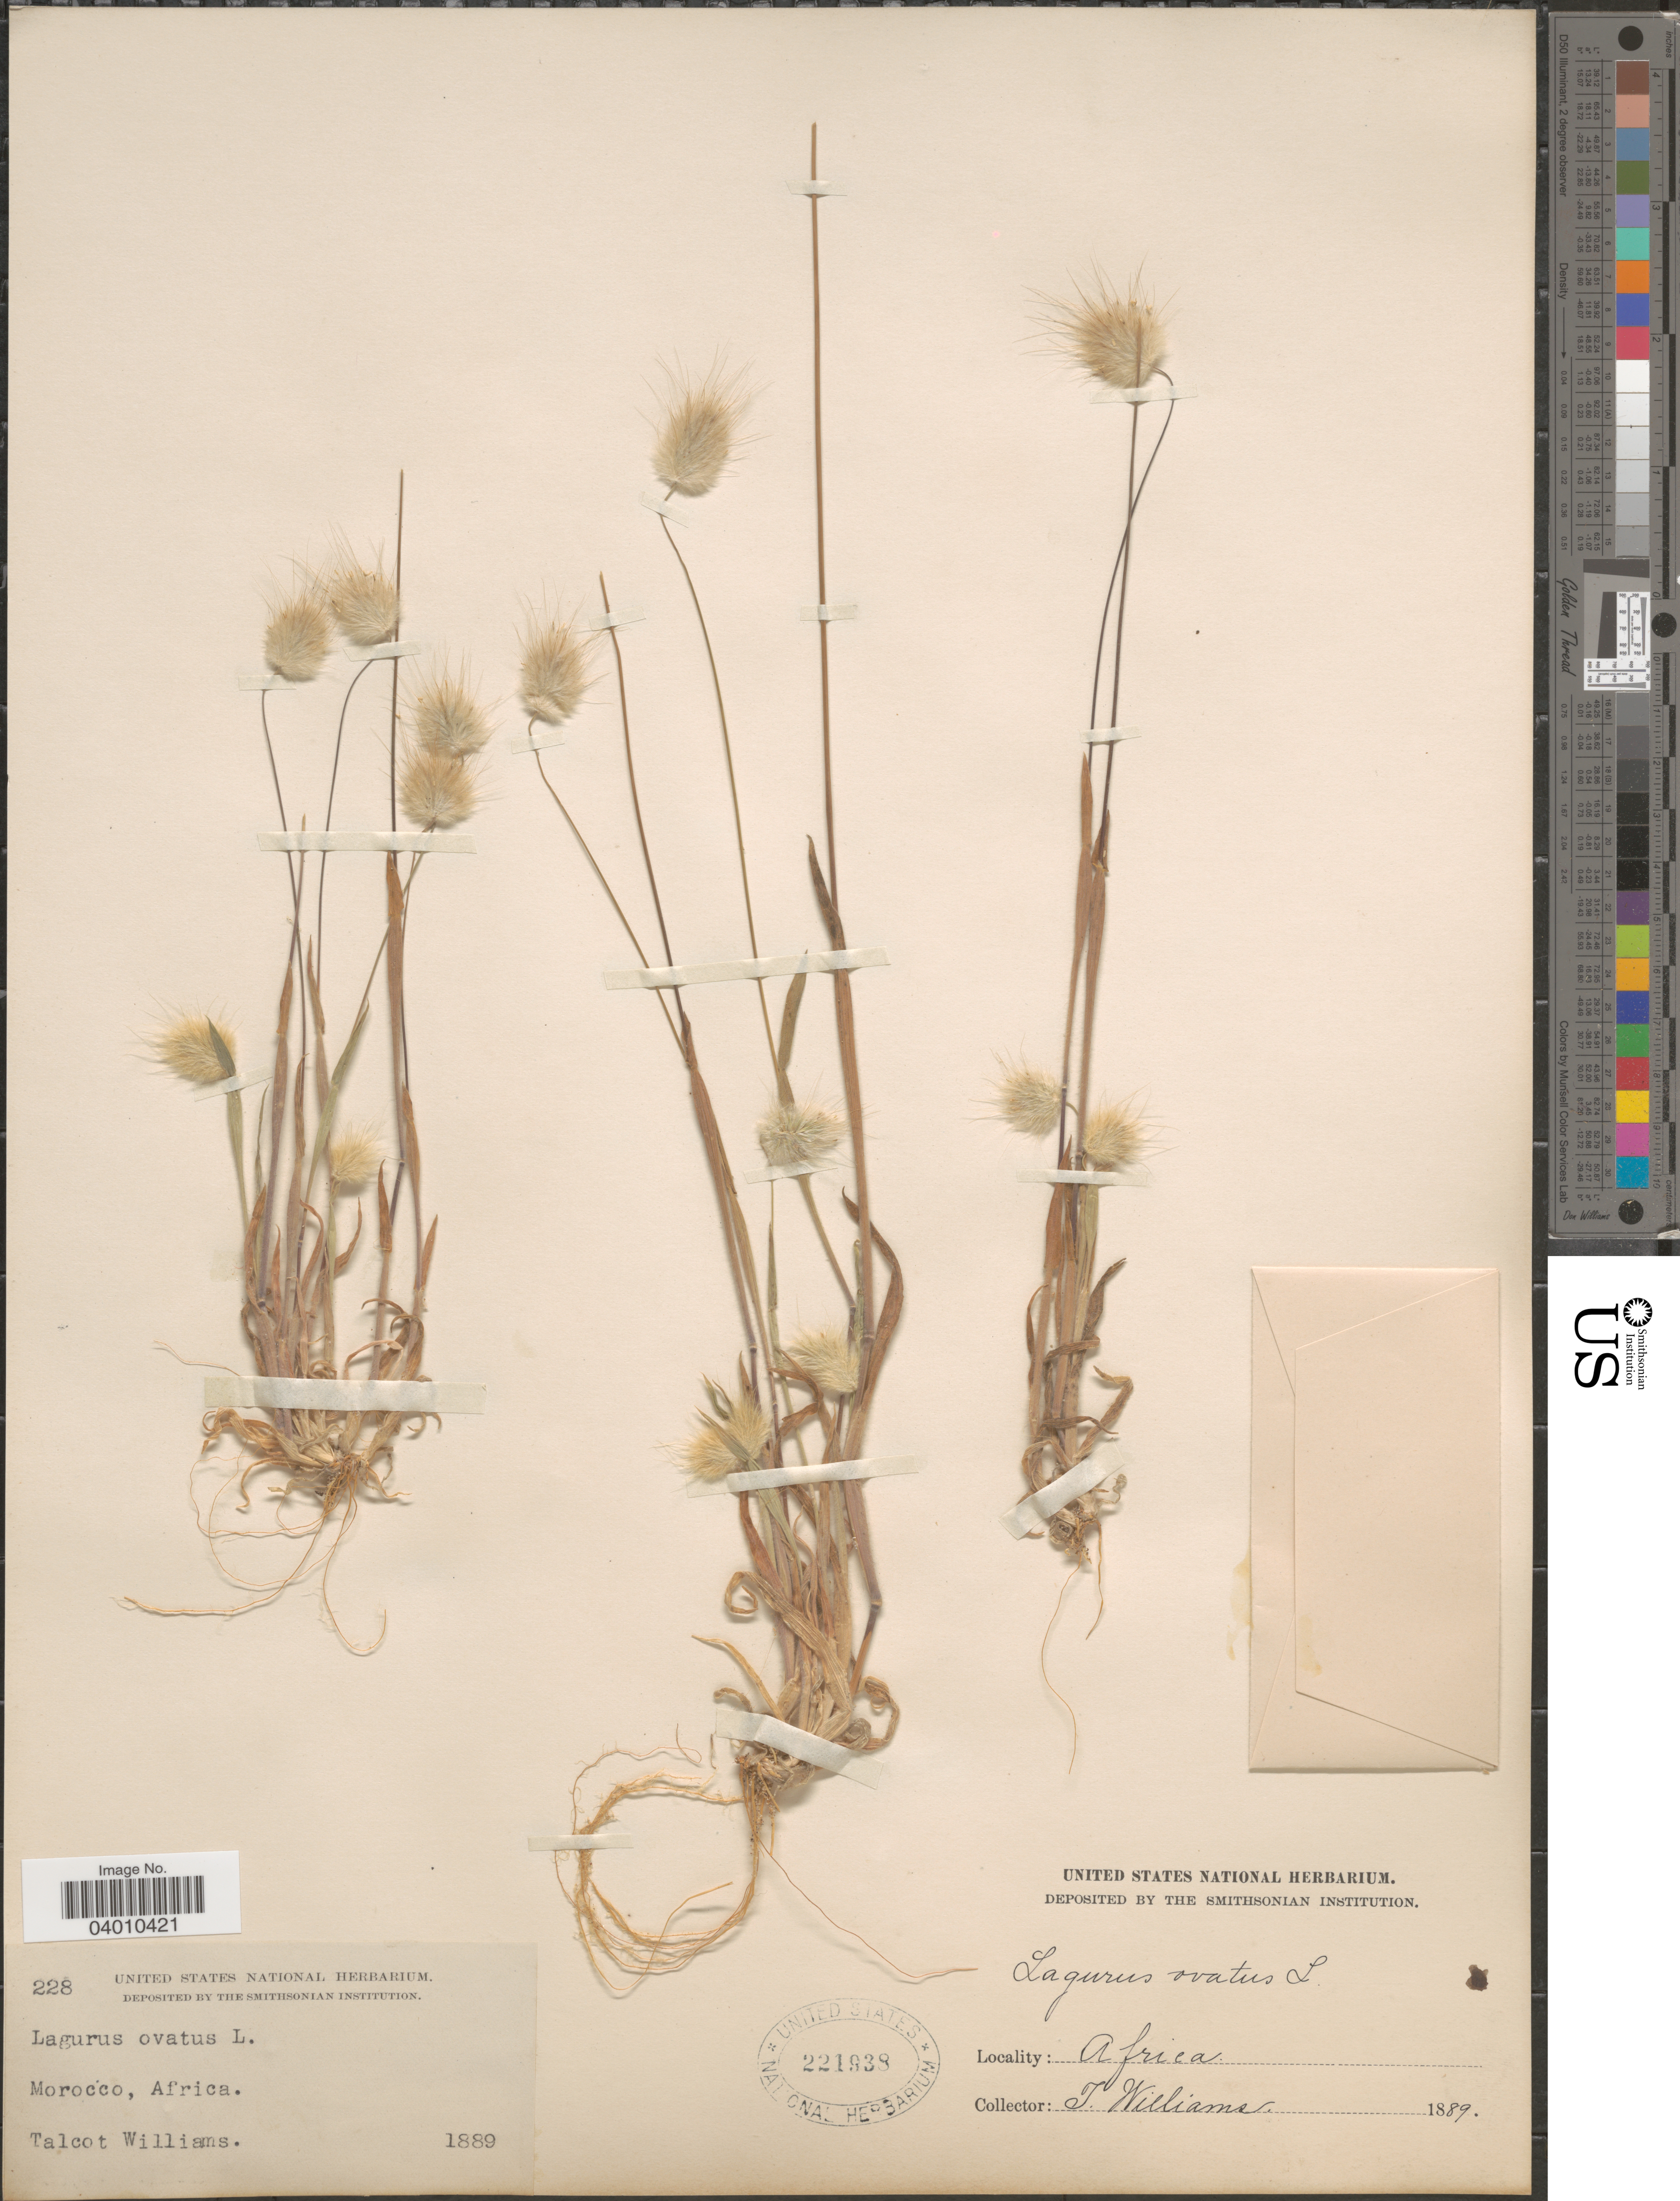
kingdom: Plantae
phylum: Tracheophyta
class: Liliopsida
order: Poales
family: Poaceae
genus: Lagurus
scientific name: Lagurus ovatus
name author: L.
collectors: T. Williams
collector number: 228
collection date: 1889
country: Morocco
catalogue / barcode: US 221938